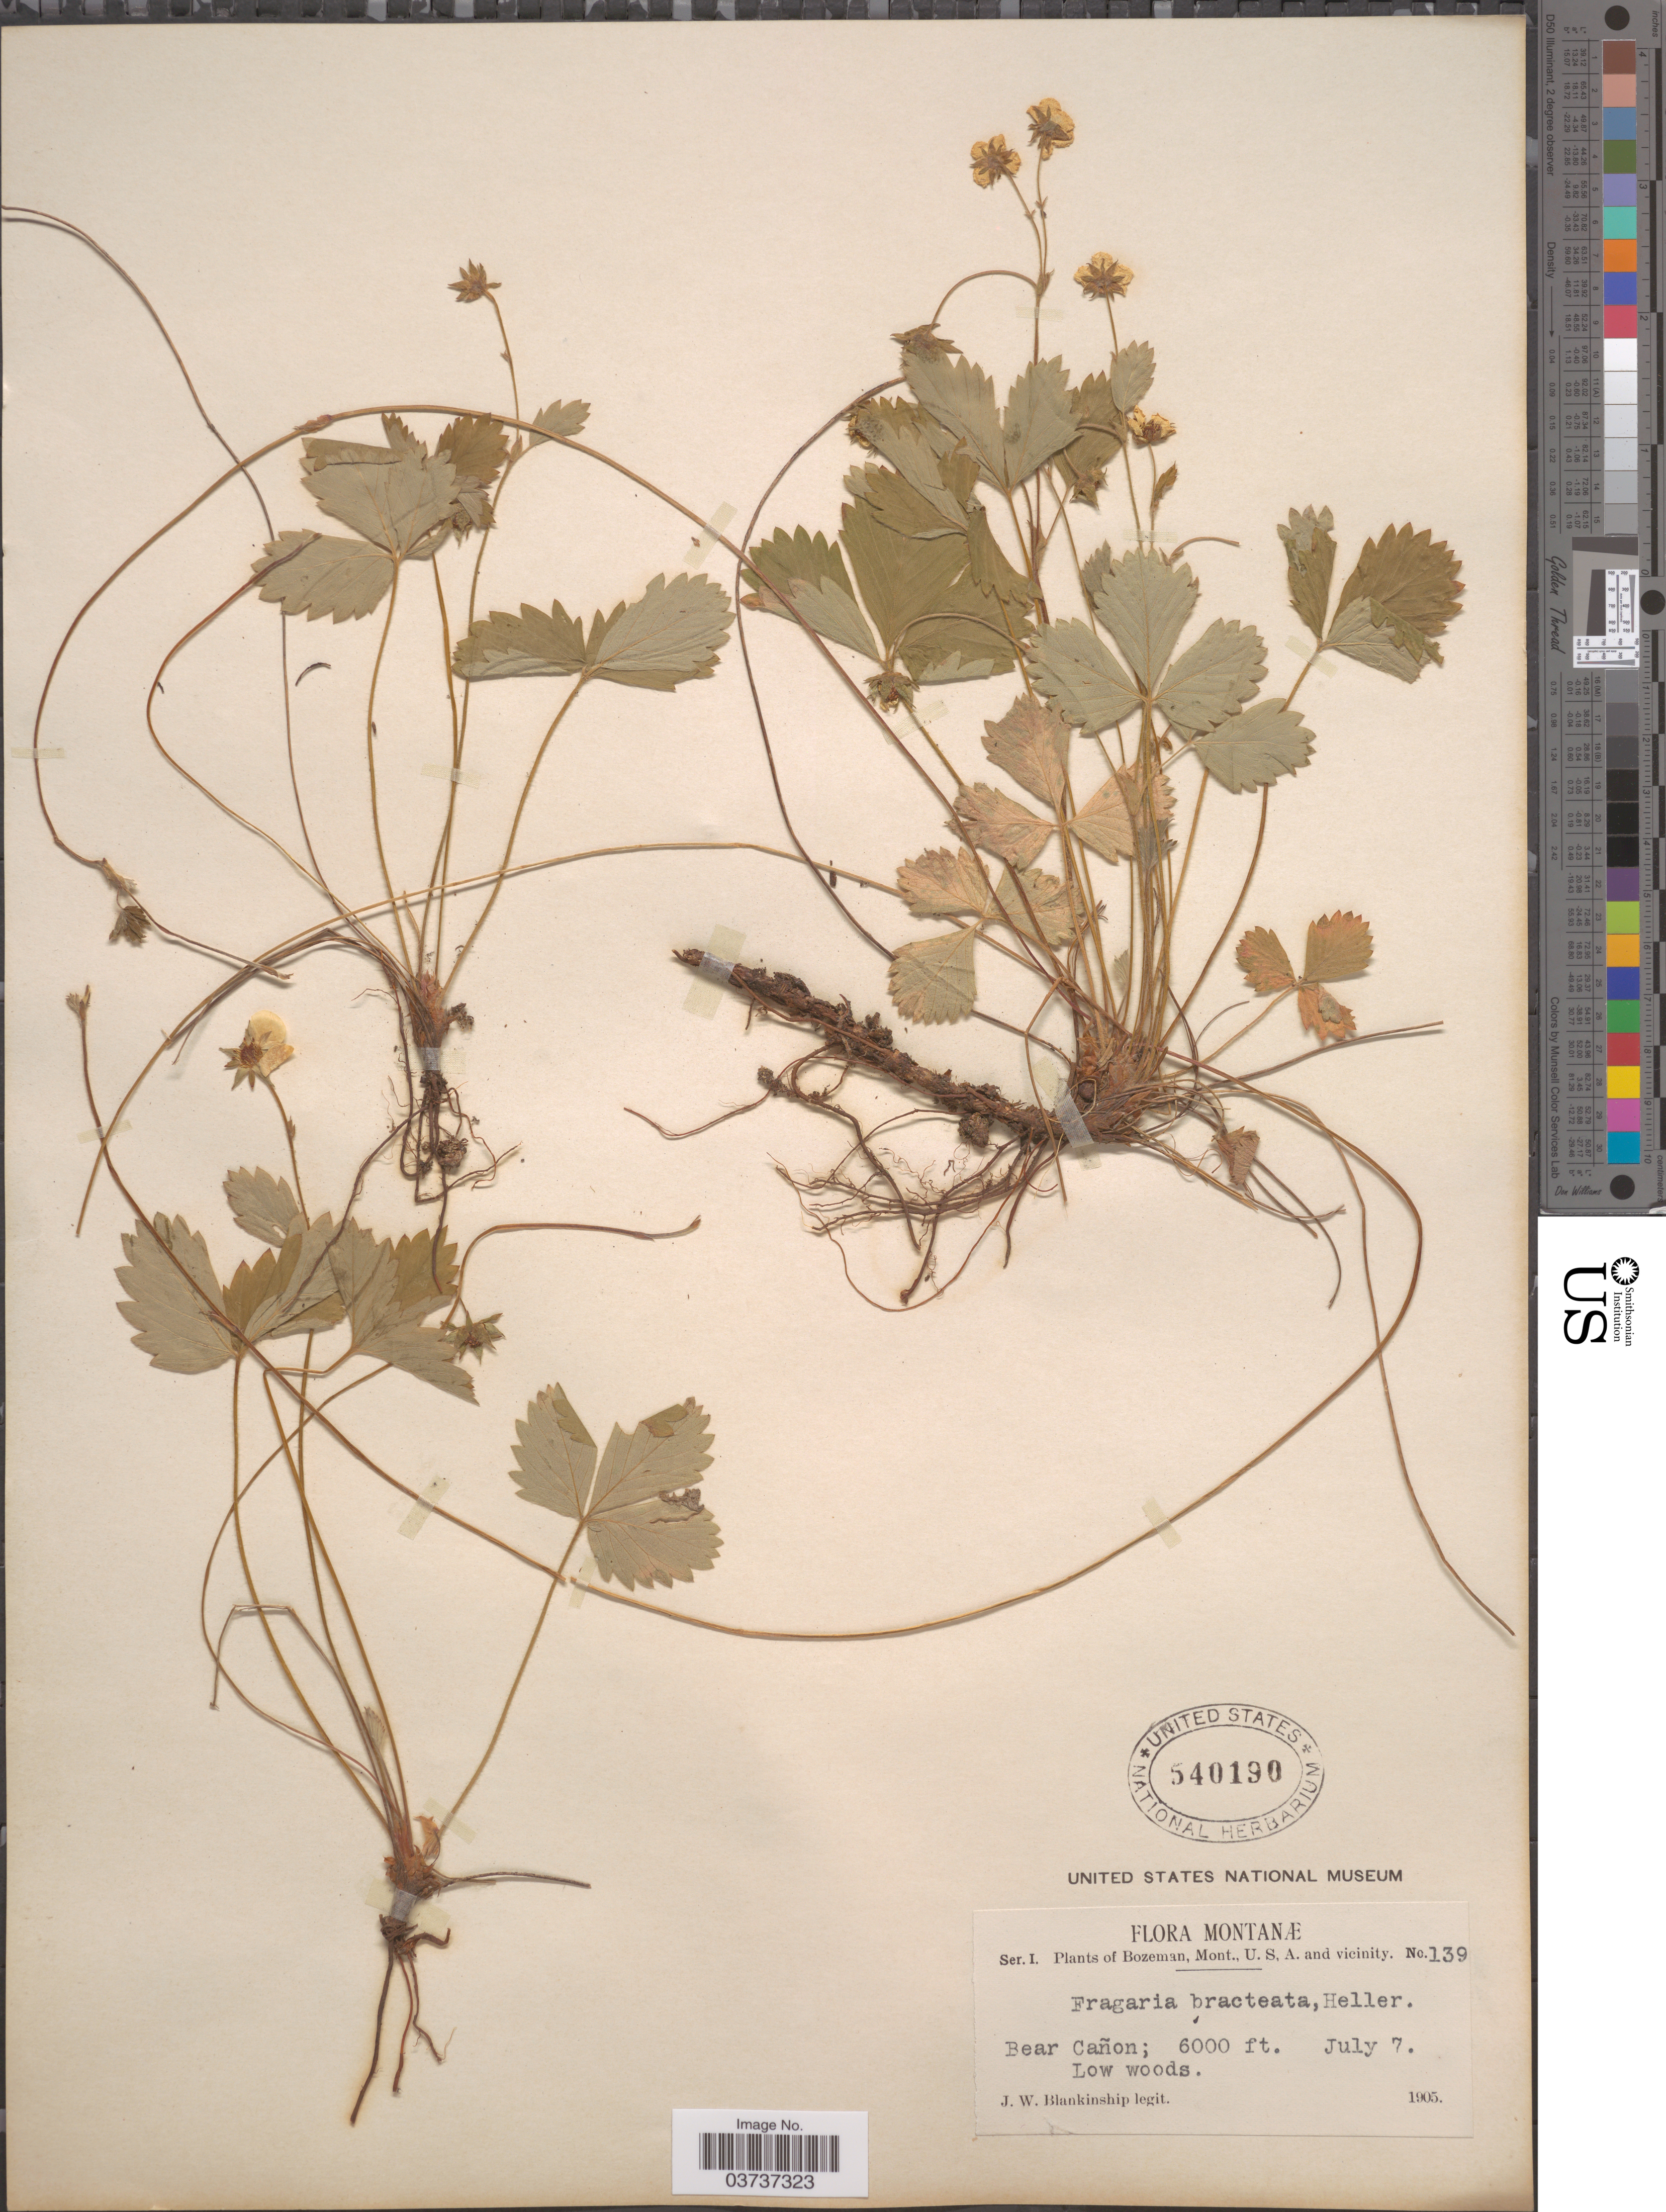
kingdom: Plantae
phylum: Tracheophyta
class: Magnoliopsida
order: Rosales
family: Rosaceae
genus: Fragaria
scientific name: Fragaria vesca subsp. bracteata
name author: L.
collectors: J. W. Blankinship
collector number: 139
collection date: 1905-07-07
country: United States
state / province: Montana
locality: Bozeman, and vicinity. Bear Cañon.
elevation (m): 1829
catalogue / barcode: US 540190